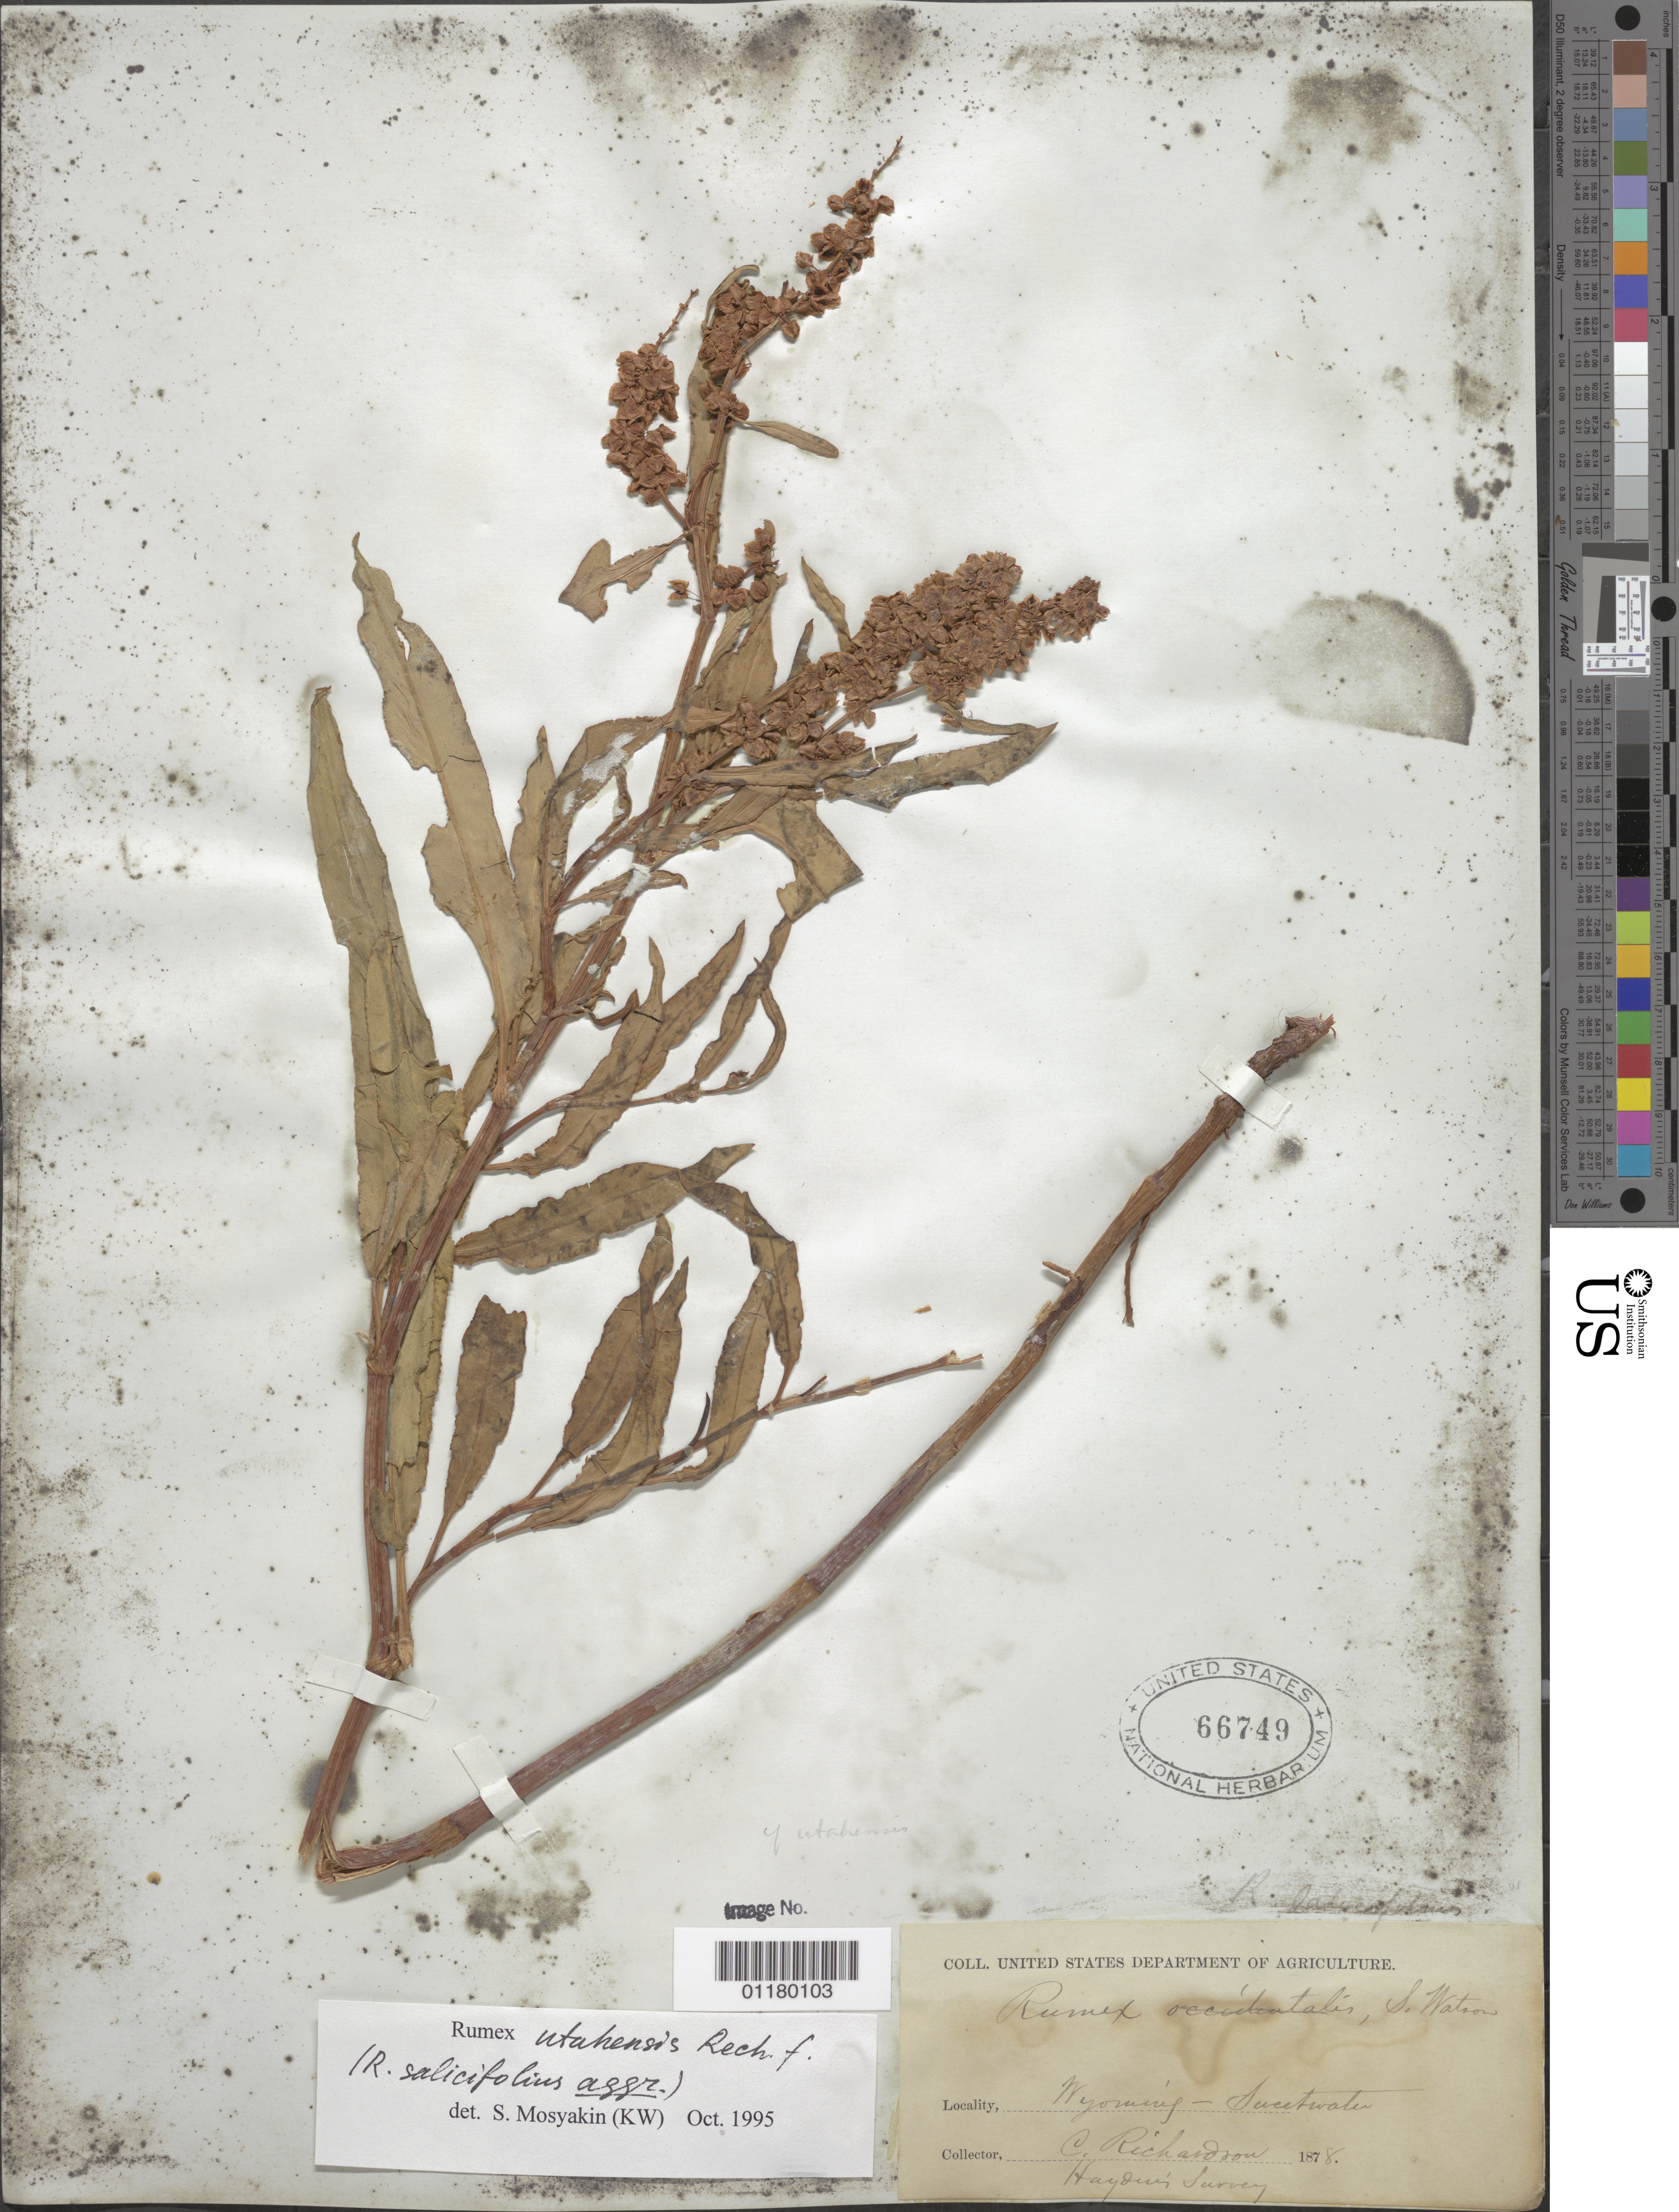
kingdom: Plantae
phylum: Tracheophyta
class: Magnoliopsida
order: Caryophyllales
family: Polygonaceae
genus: Rumex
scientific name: Rumex utahensis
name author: Rech. f.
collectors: C. Richardson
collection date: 1878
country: United States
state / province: Wyoming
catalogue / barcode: US 66749